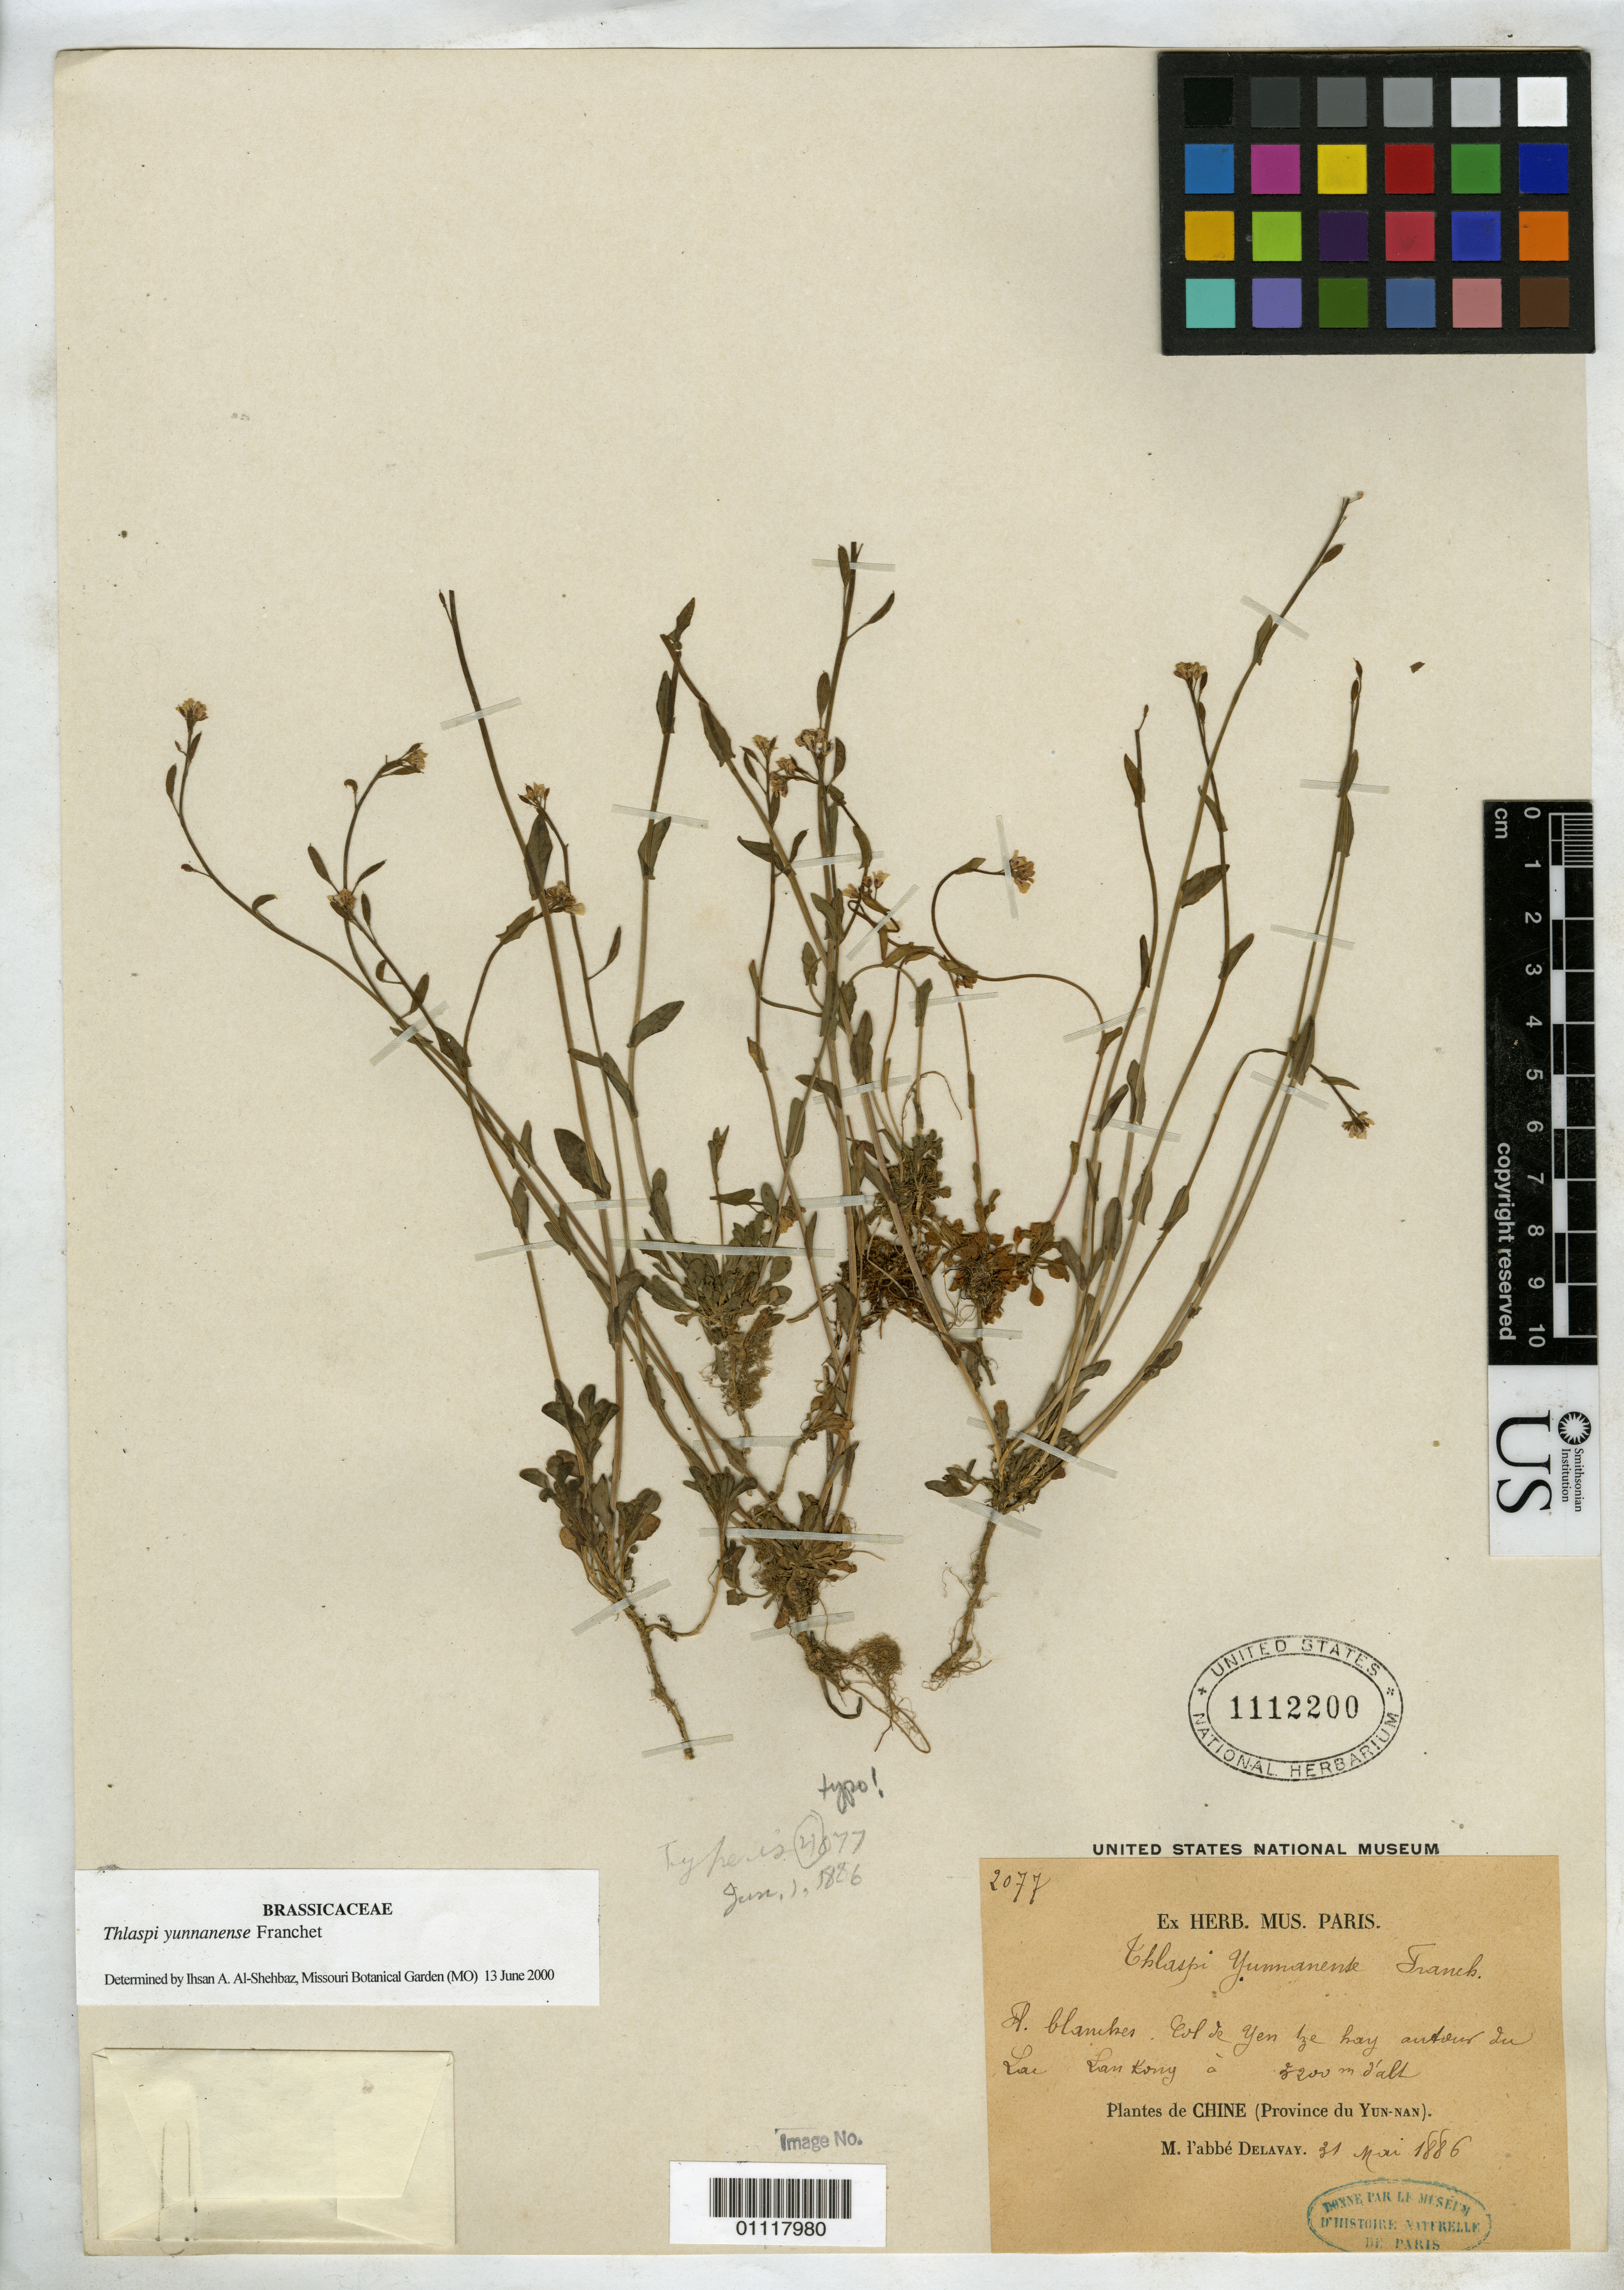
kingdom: Plantae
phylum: Tracheophyta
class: Magnoliopsida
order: Brassicales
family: Brassicaceae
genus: Thlaspi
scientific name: Thlaspi yunnanense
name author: Franch.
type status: Possible Type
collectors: P. Delavay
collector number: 2077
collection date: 1886-05-31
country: China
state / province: Yunnan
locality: Lan Kong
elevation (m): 3200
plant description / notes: Surely original material, but dubiously type. Protologue cites collection number as "4077" (almost certainly an error for 2077; type specimen at P is also numbered 2077) and collection date of 1 June 1886. All other data match protologue.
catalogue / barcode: US 1112200